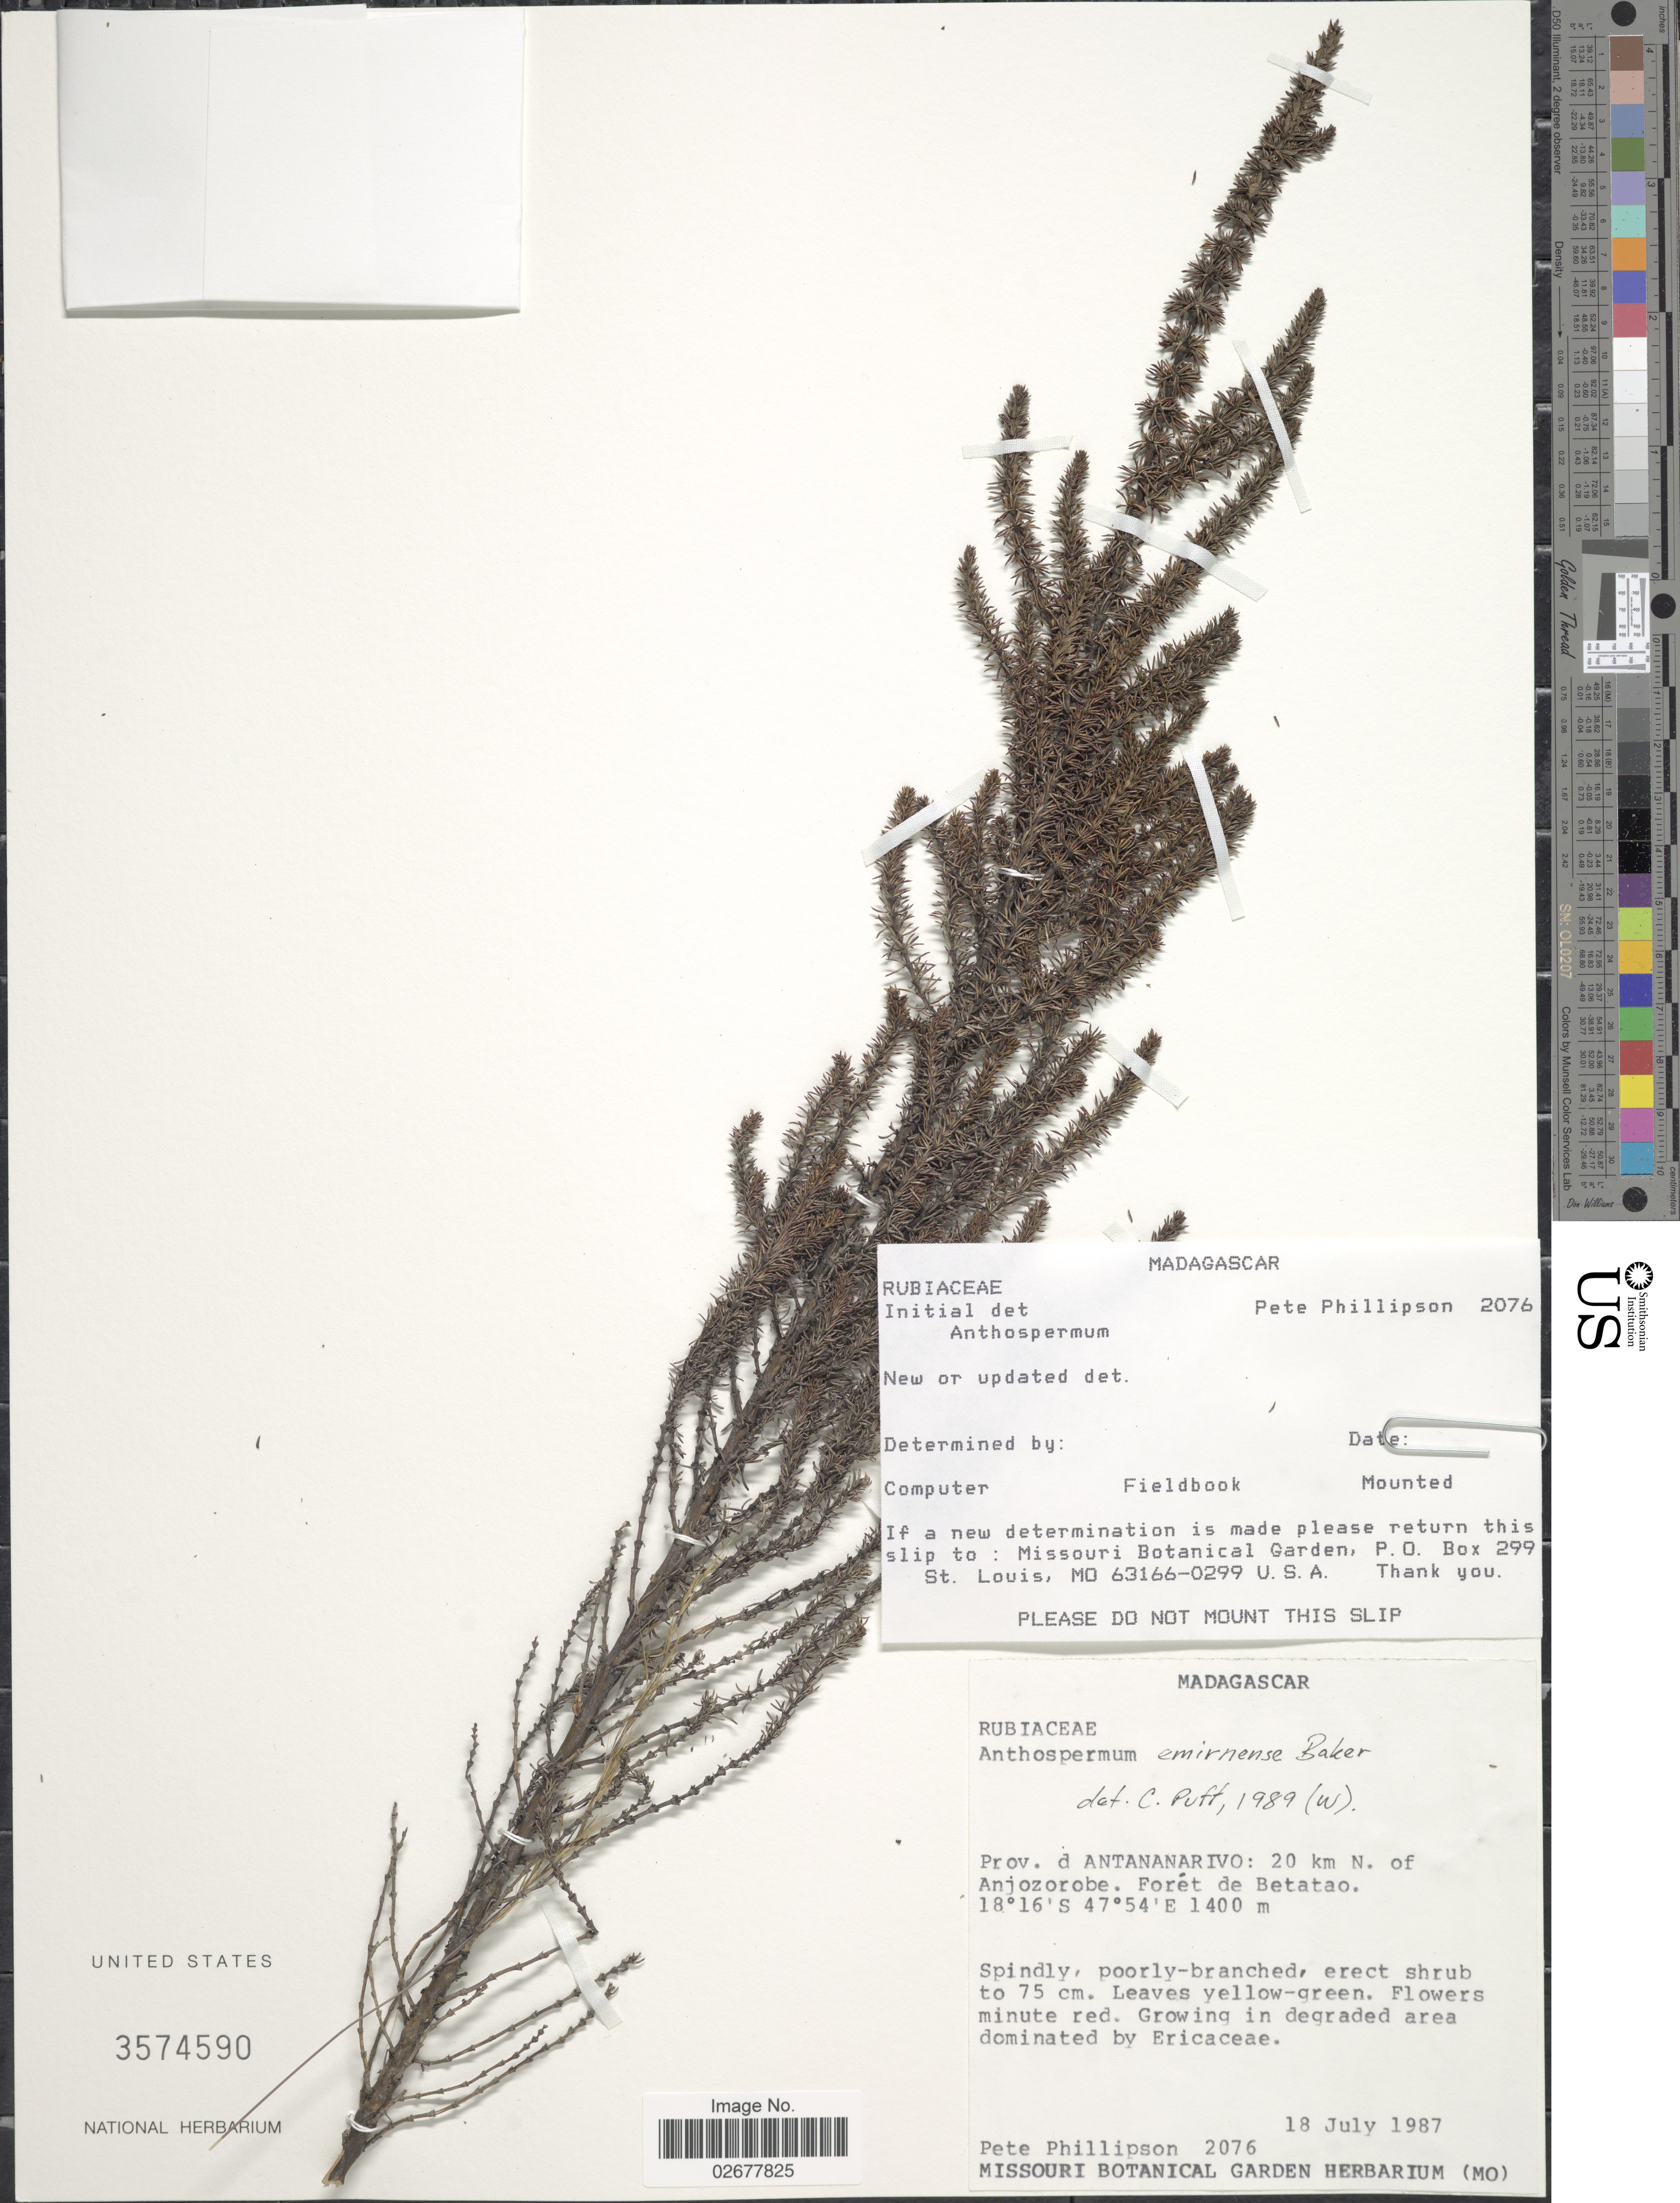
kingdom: Plantae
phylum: Tracheophyta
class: Magnoliopsida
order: Gentianales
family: Rubiaceae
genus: Anthospermum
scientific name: Anthospermum emirnense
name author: Baker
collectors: P. B. Phillipson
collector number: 2076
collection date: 1987-07-18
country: Madagascar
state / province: Analamanga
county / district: Anjozorobe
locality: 20 km N of Anjozorobe. Forét de Betatao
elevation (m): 1400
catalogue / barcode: US 3574590